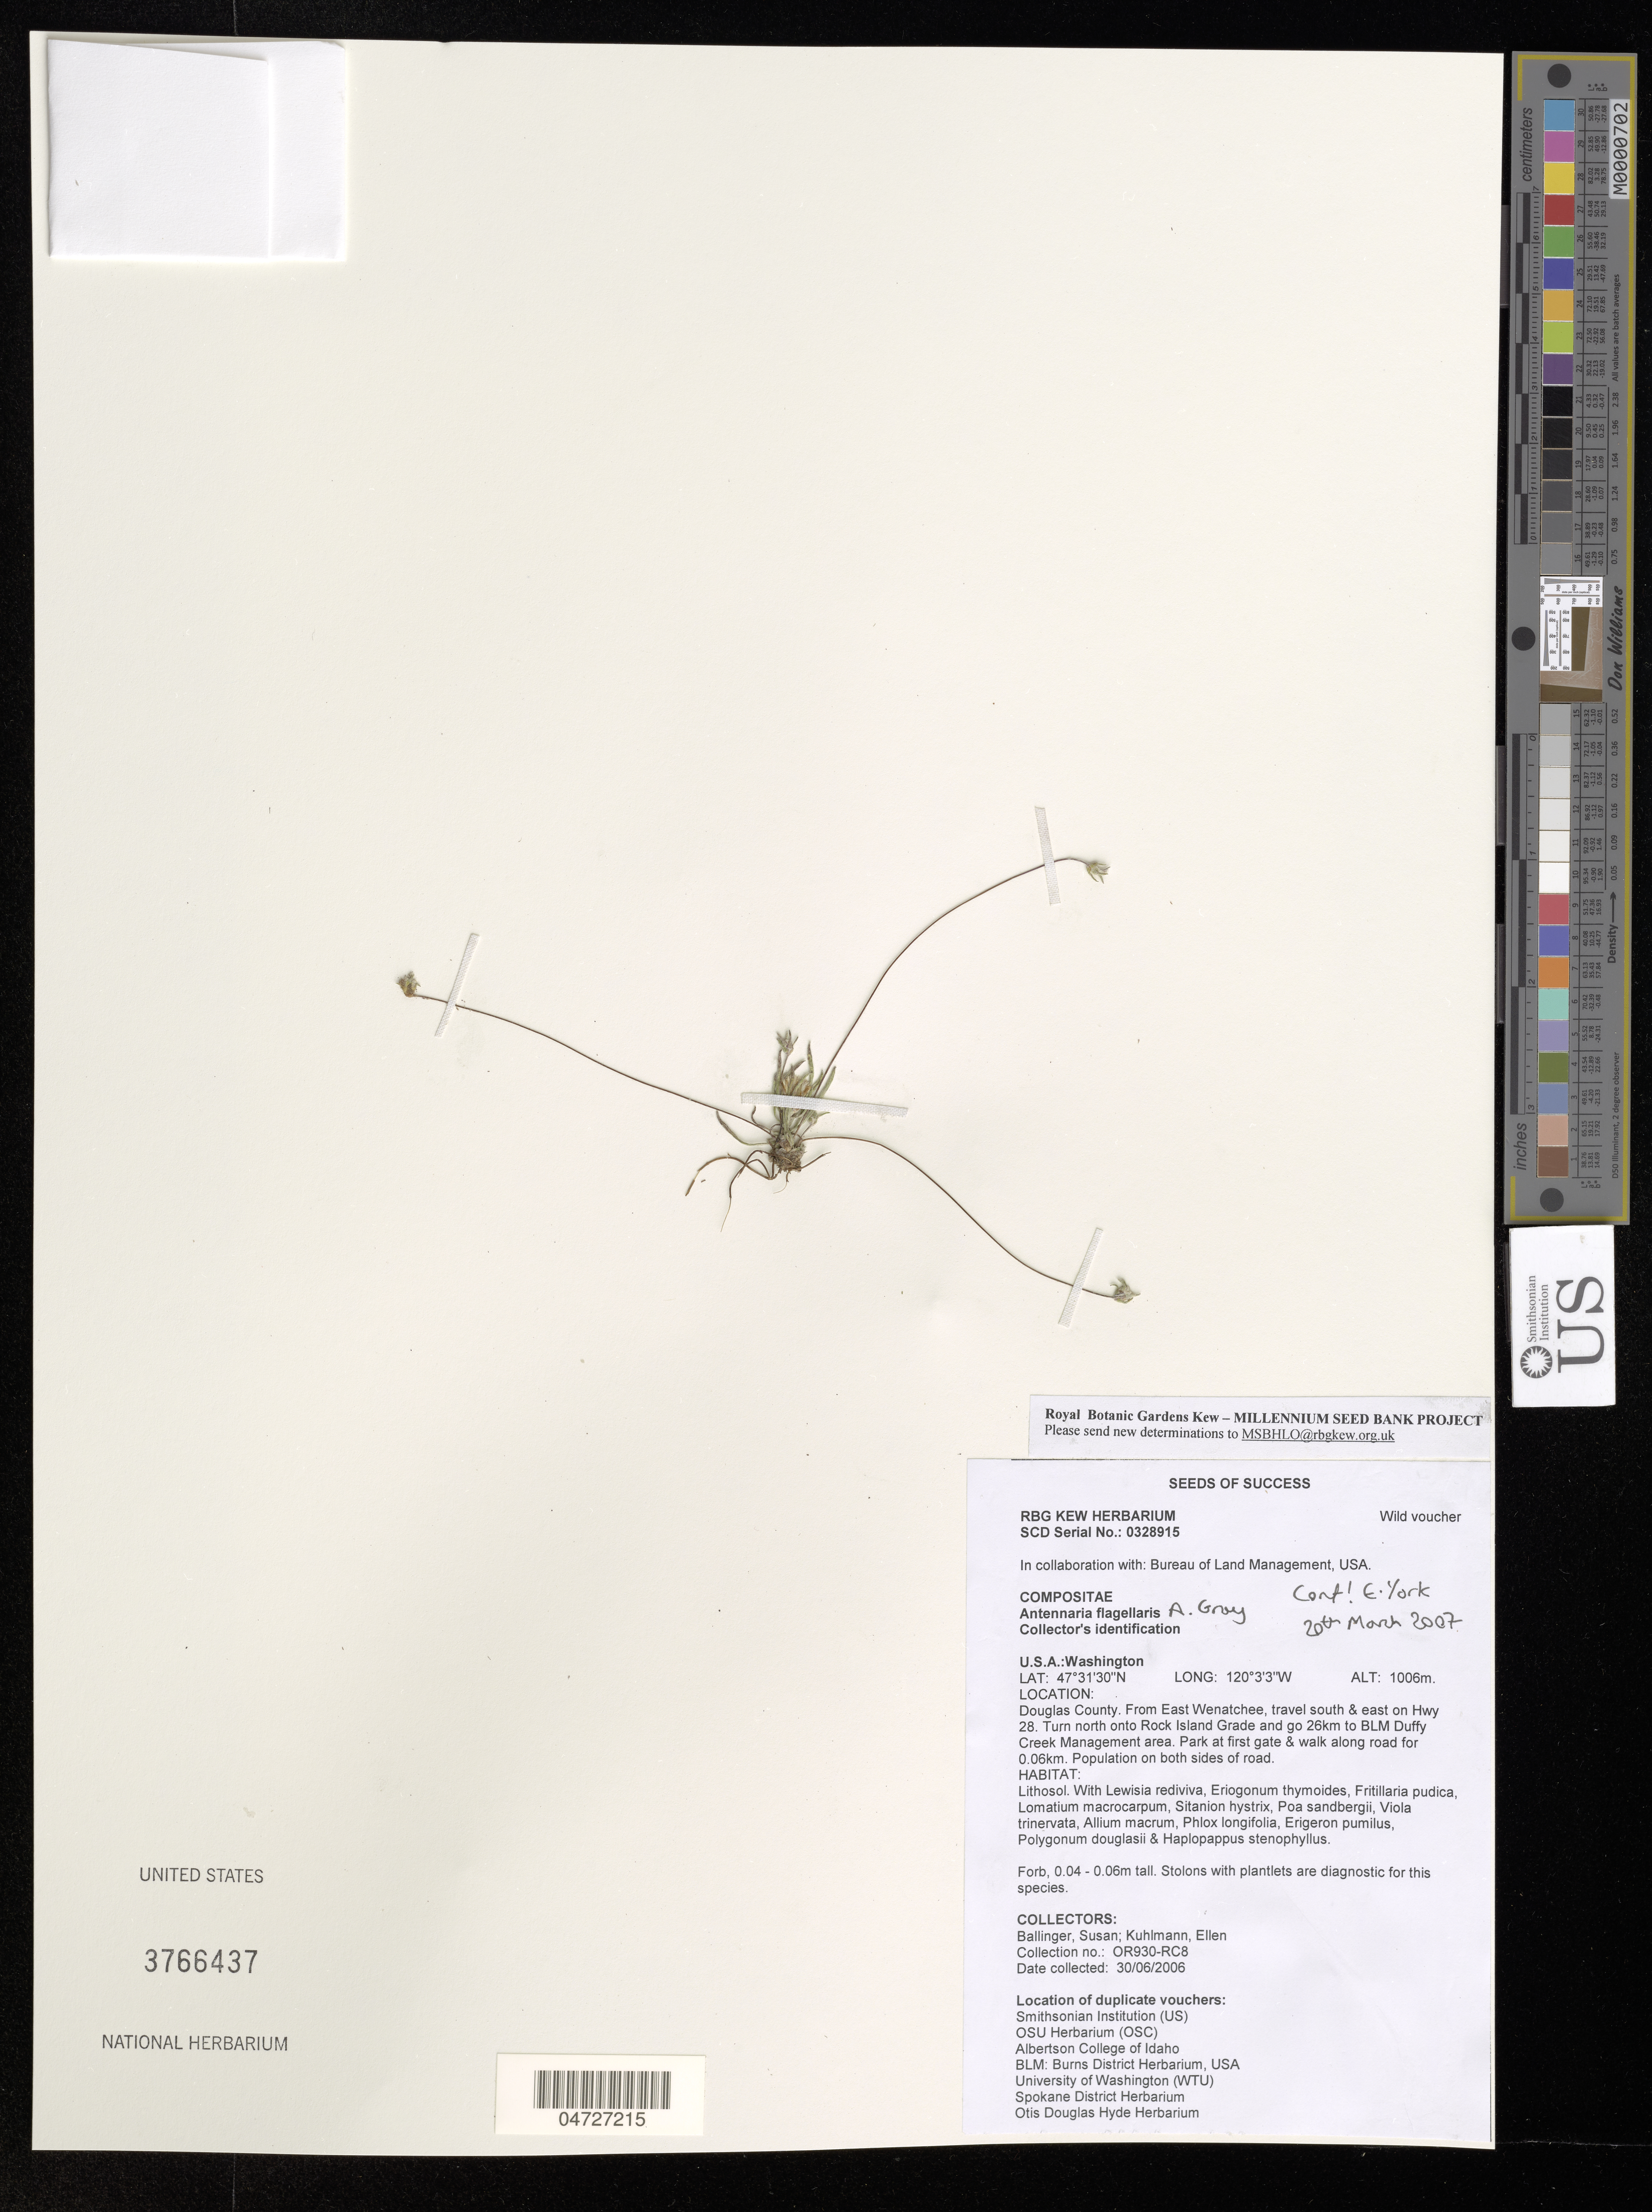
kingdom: Plantae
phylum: Tracheophyta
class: Magnoliopsida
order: Asterales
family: Asteraceae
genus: Antennaria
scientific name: Antennaria flagellaris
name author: A. Gray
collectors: S. Ballinger & E. Kuhlmann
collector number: OR930-RC8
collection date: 2006-06-30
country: United States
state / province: Washington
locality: Douglas County. From East Wenatchee, travel south & east on Hwy 28. Turn north onto Rock Island Grade and go 26km to BLM Duffy Creek Management area. Park at first gate & walk along road for 0.06km. Population on both sides of road.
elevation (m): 1006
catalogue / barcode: US 3766437